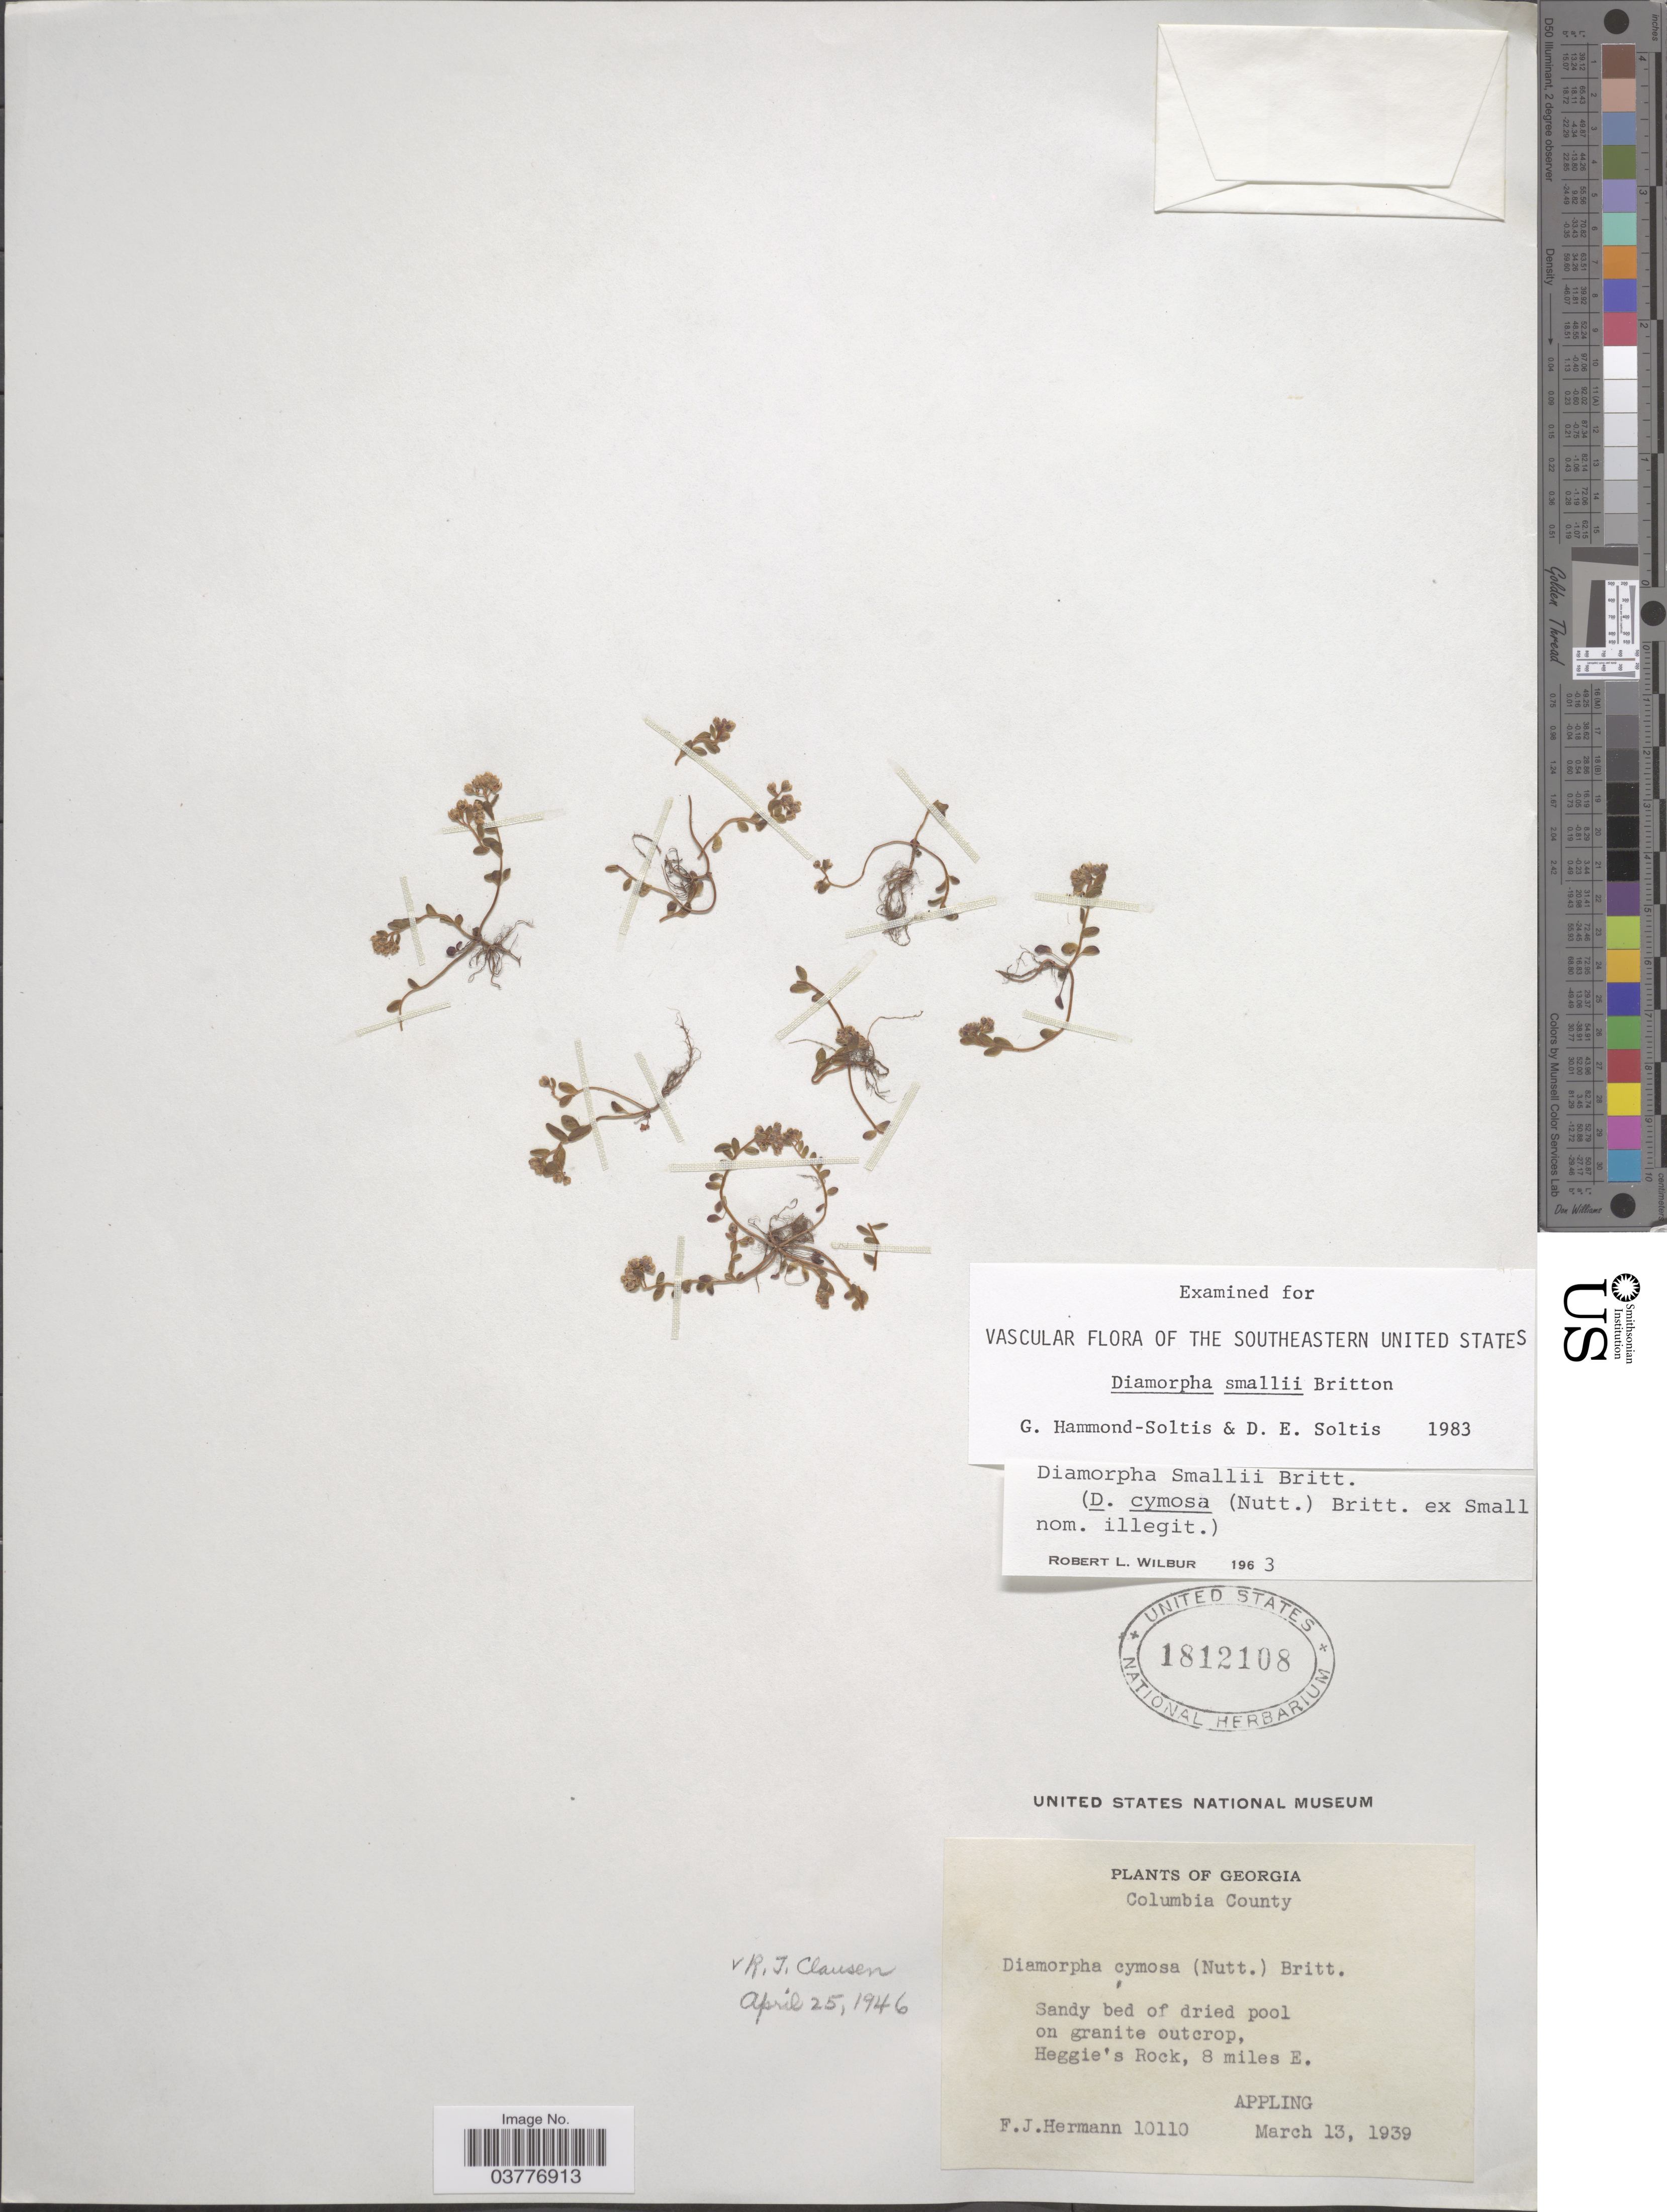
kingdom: Plantae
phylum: Tracheophyta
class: Magnoliopsida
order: Saxifragales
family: Crassulaceae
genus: Sedum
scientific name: Sedum smallii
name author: (Britton) H.E. Ahles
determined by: Strong, Mark T., (BOT), Smithsonian Institution - National Museum of Natural History (UNITED STATES)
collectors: F. J. Hermann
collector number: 10110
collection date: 1939-03-13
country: United States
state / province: Georgia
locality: Columbia County. Heggie's Rock, 8 miles E. Appling.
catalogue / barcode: US 1812108